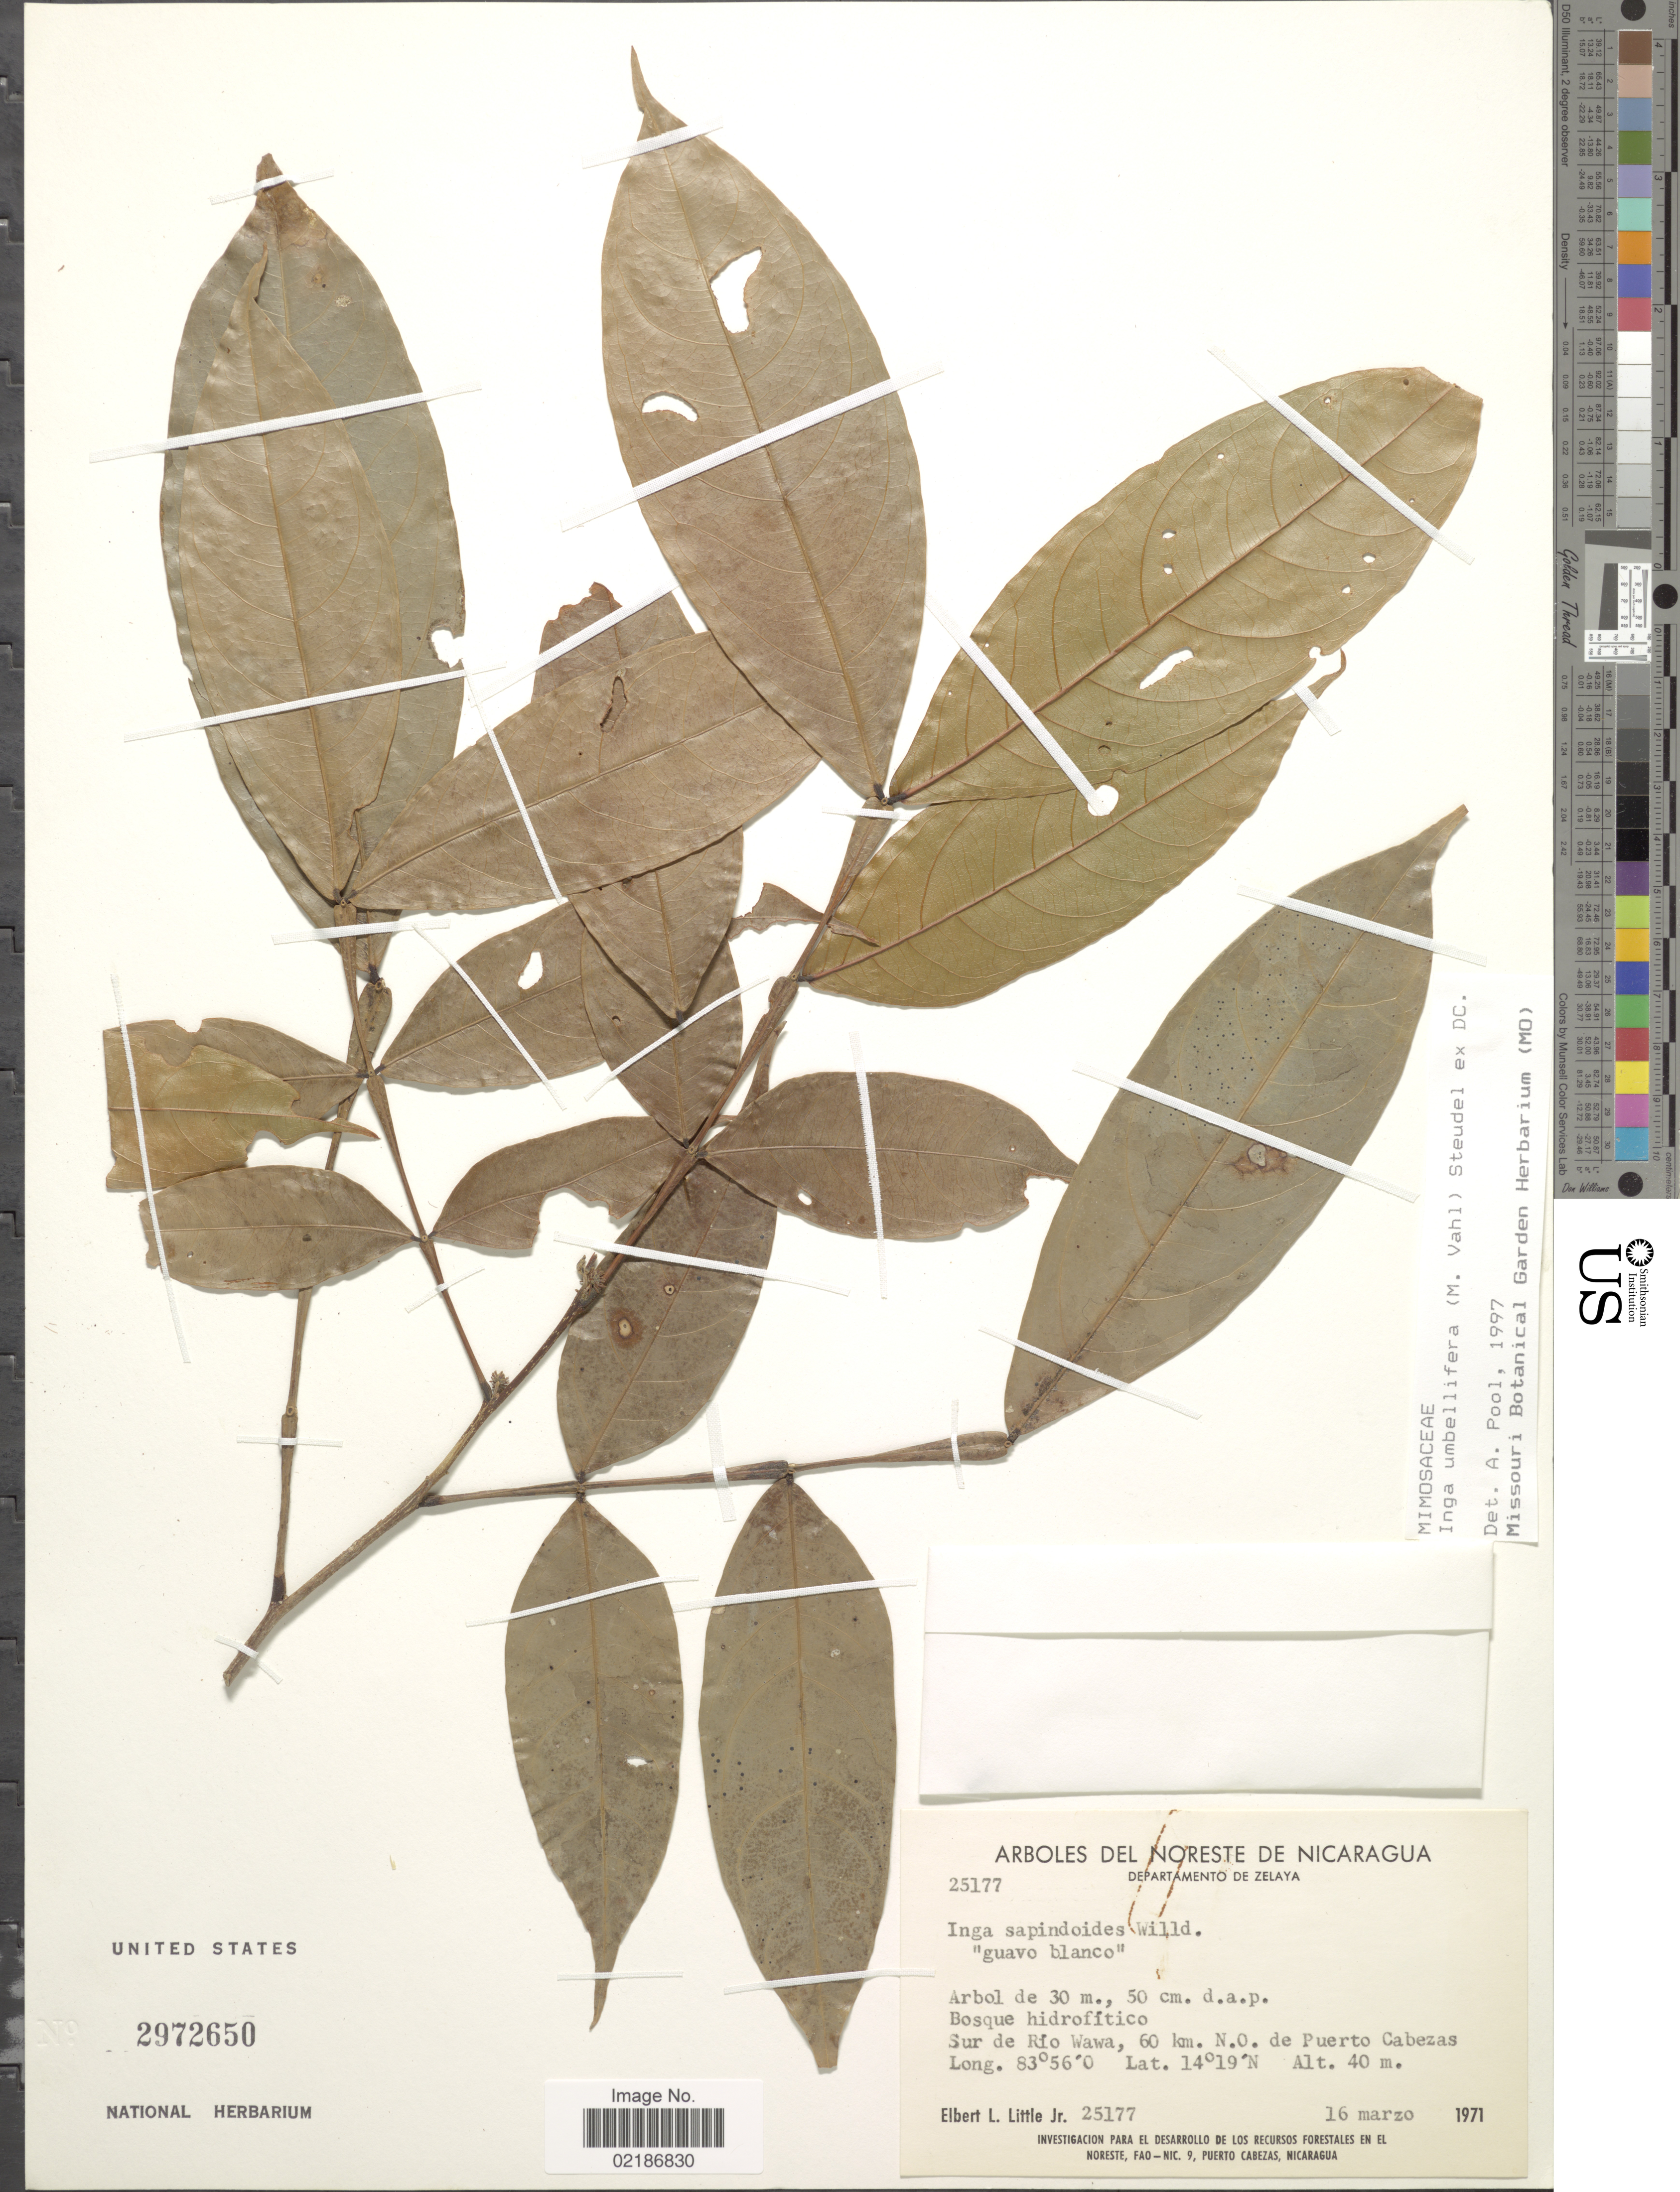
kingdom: Plantae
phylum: Tracheophyta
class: Magnoliopsida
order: Fabales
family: Fabaceae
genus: Inga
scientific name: Inga umbellifera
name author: (Vahl) Steud. ex DC.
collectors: E. L. Little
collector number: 25177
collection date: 1971-03-16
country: Nicaragua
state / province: Atlantico Norte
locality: Noreste de Nicaragua, Departamento Zelaya, Sur de Rio Wawa, 60 km N. O. de Puerto Cabezas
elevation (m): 40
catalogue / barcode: US 2972650